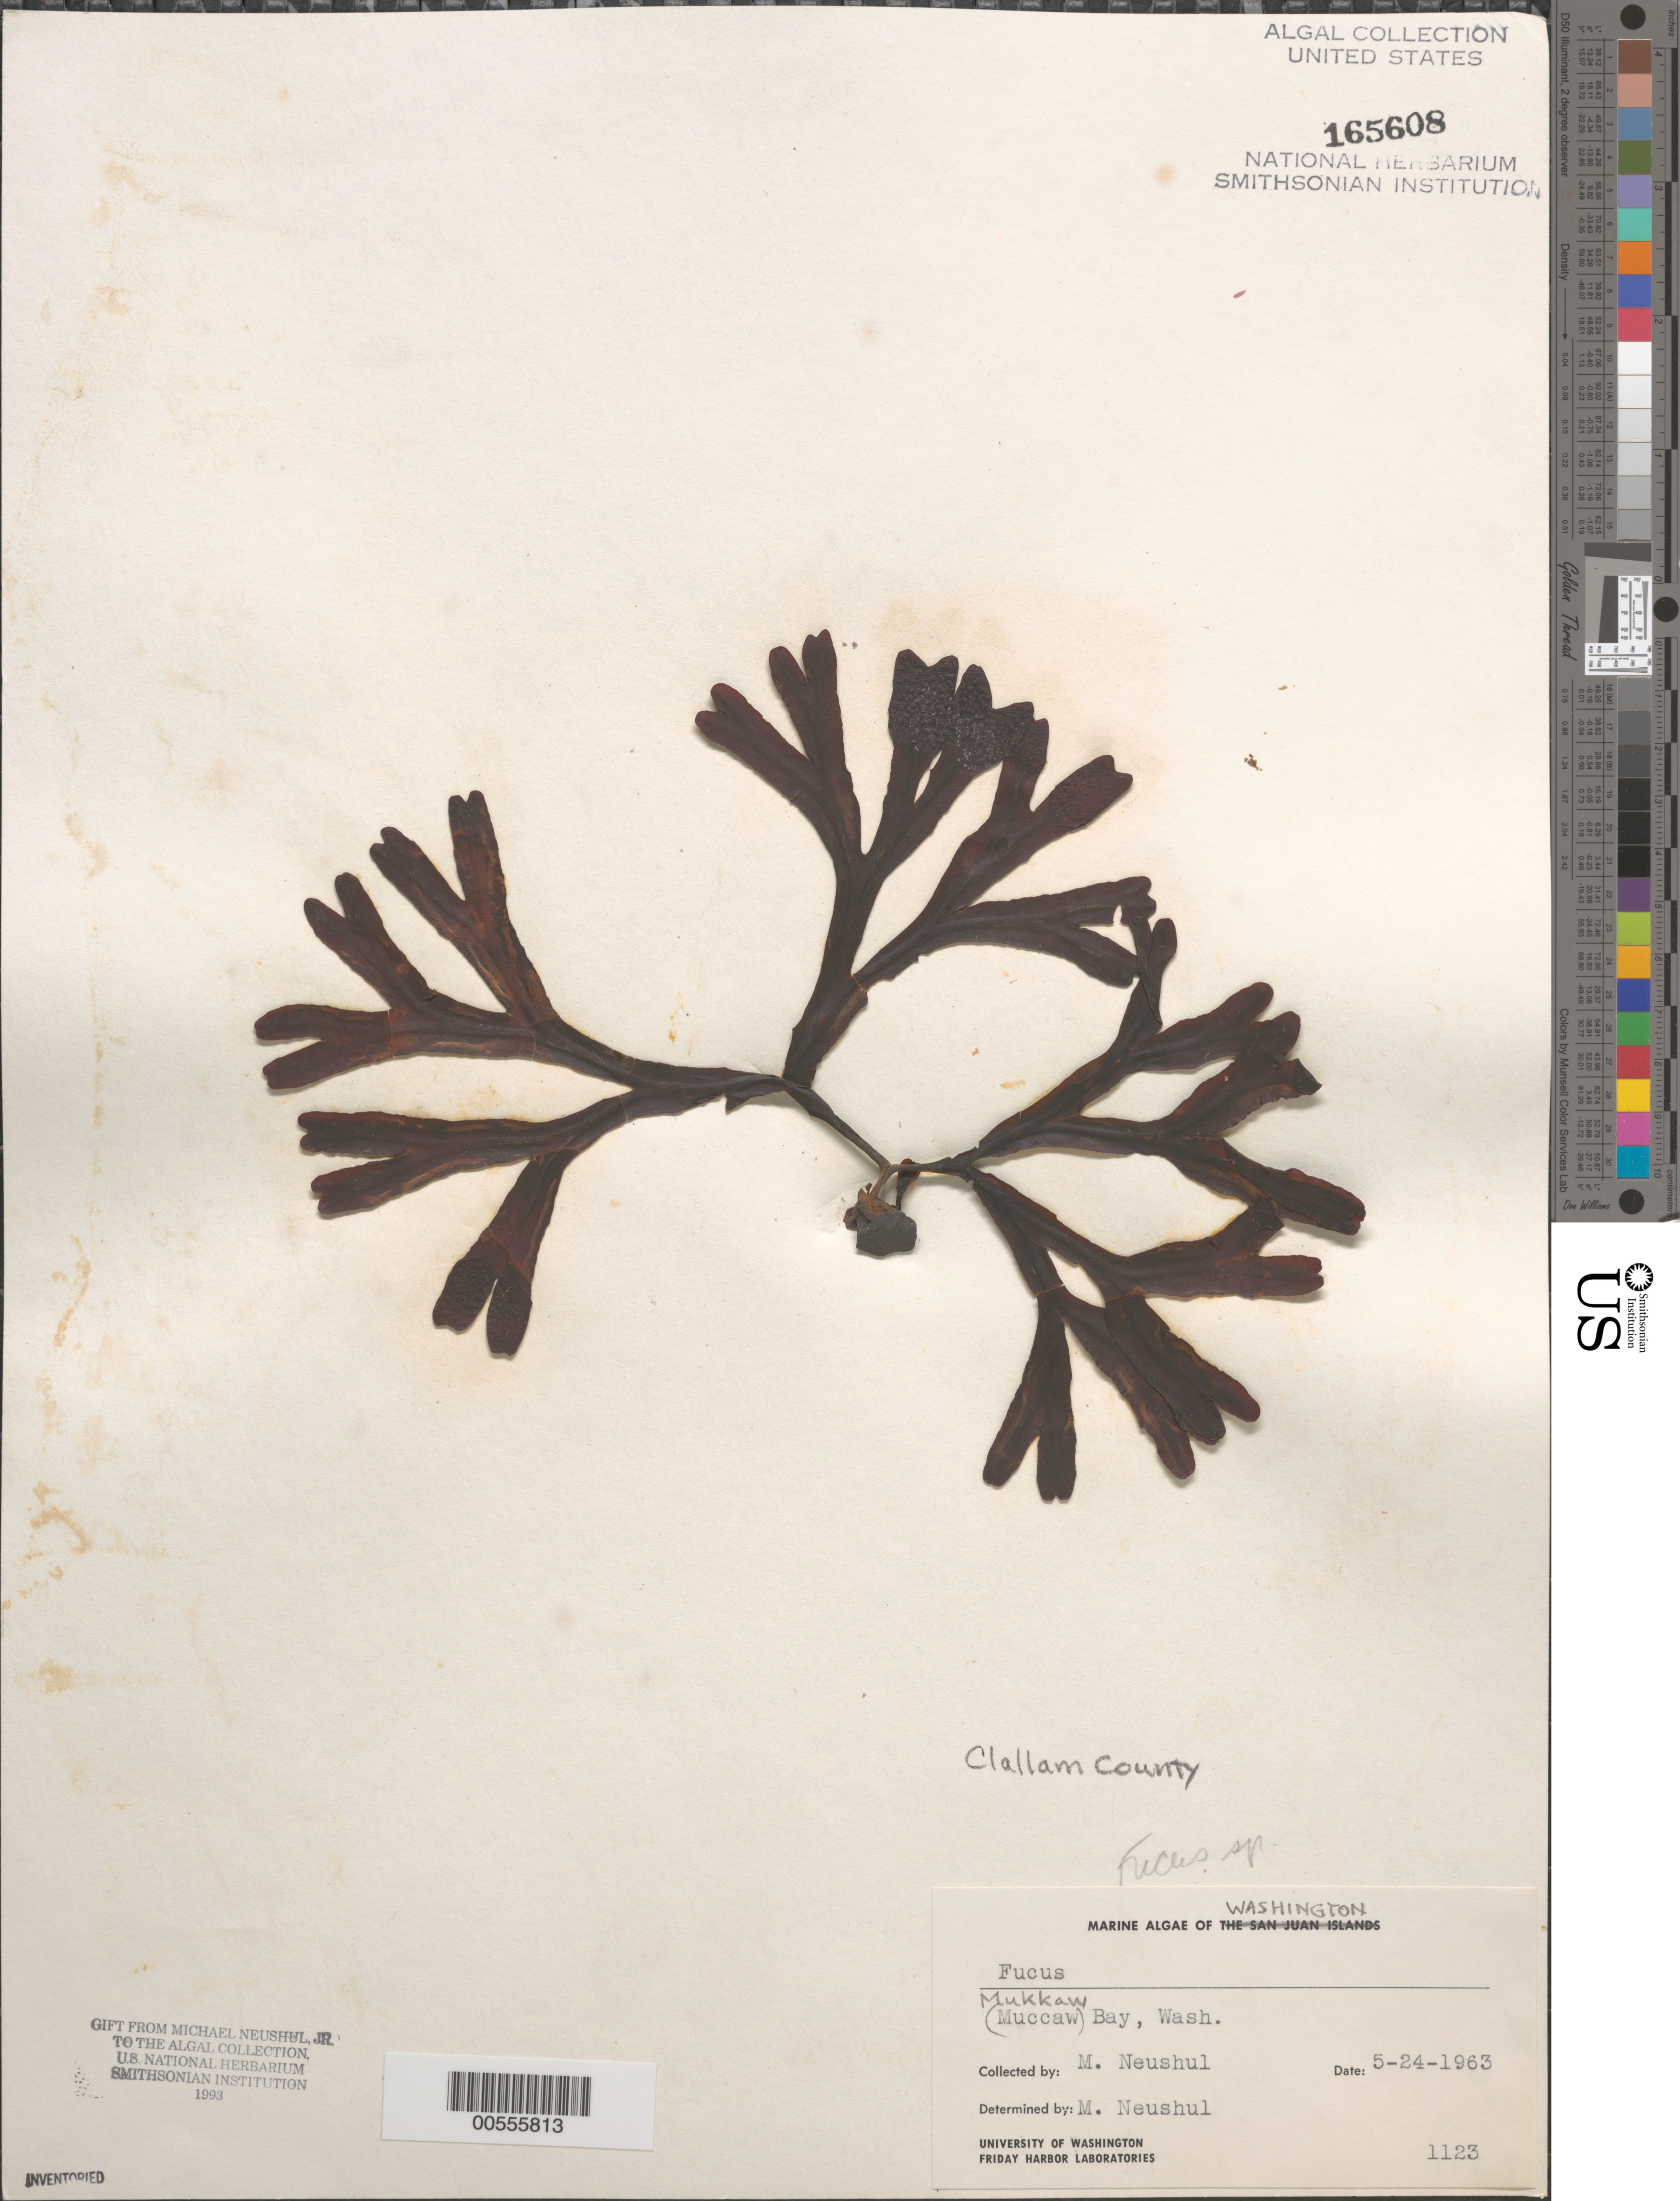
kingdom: Chromista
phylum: Ochrophyta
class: Phaeophyceae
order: Fucales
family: Fucaceae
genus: Fucus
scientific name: Fucus sp.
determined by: Neushul, M.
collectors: M. Neushul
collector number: Neushul 1123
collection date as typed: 24 May 1963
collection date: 1963-05-24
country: United States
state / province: Washington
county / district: Clallam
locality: Mukkaw Bay (Muccaw Bay)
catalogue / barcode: US 165608